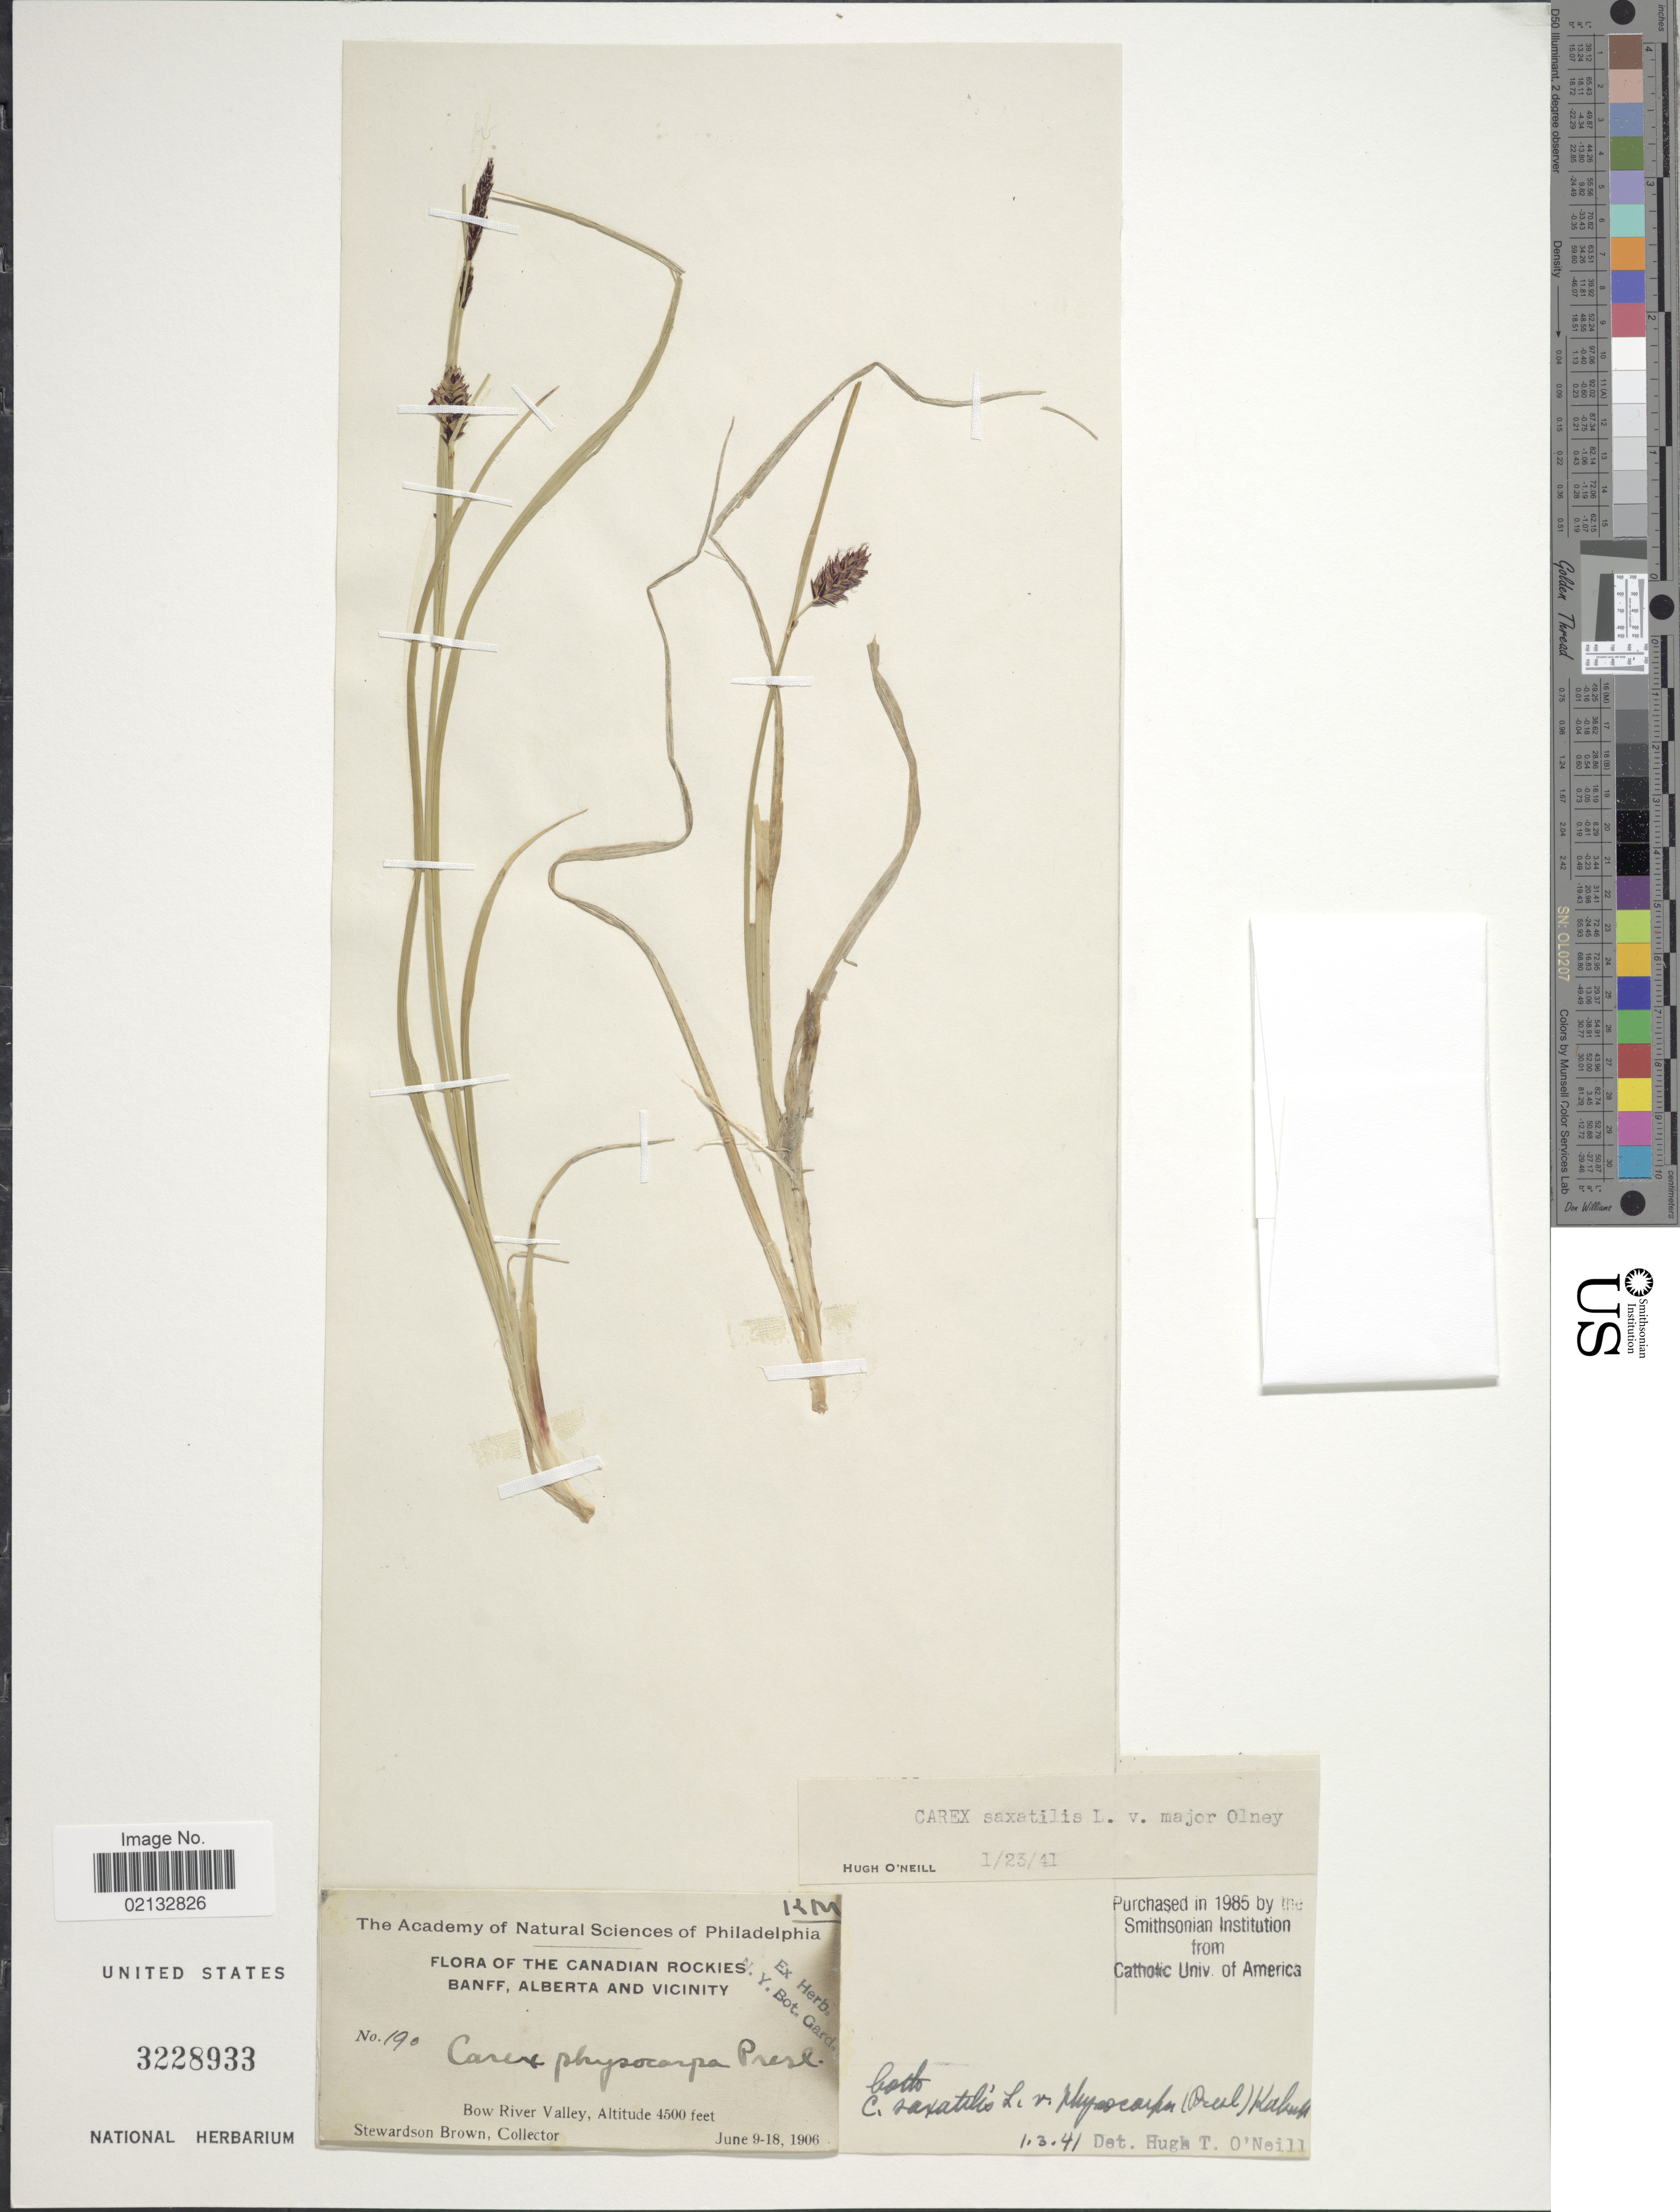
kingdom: Plantae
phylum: Tracheophyta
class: Liliopsida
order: Poales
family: Cyperaceae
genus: Carex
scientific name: Carex saxatilis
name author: L.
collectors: S. Brown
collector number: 190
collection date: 1906-06-09/1906-06-18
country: Canada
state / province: Alberta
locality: Canadian Rockies, Banff, Alberta and vicinity. Bow River Valley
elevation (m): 1372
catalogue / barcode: US 3228933